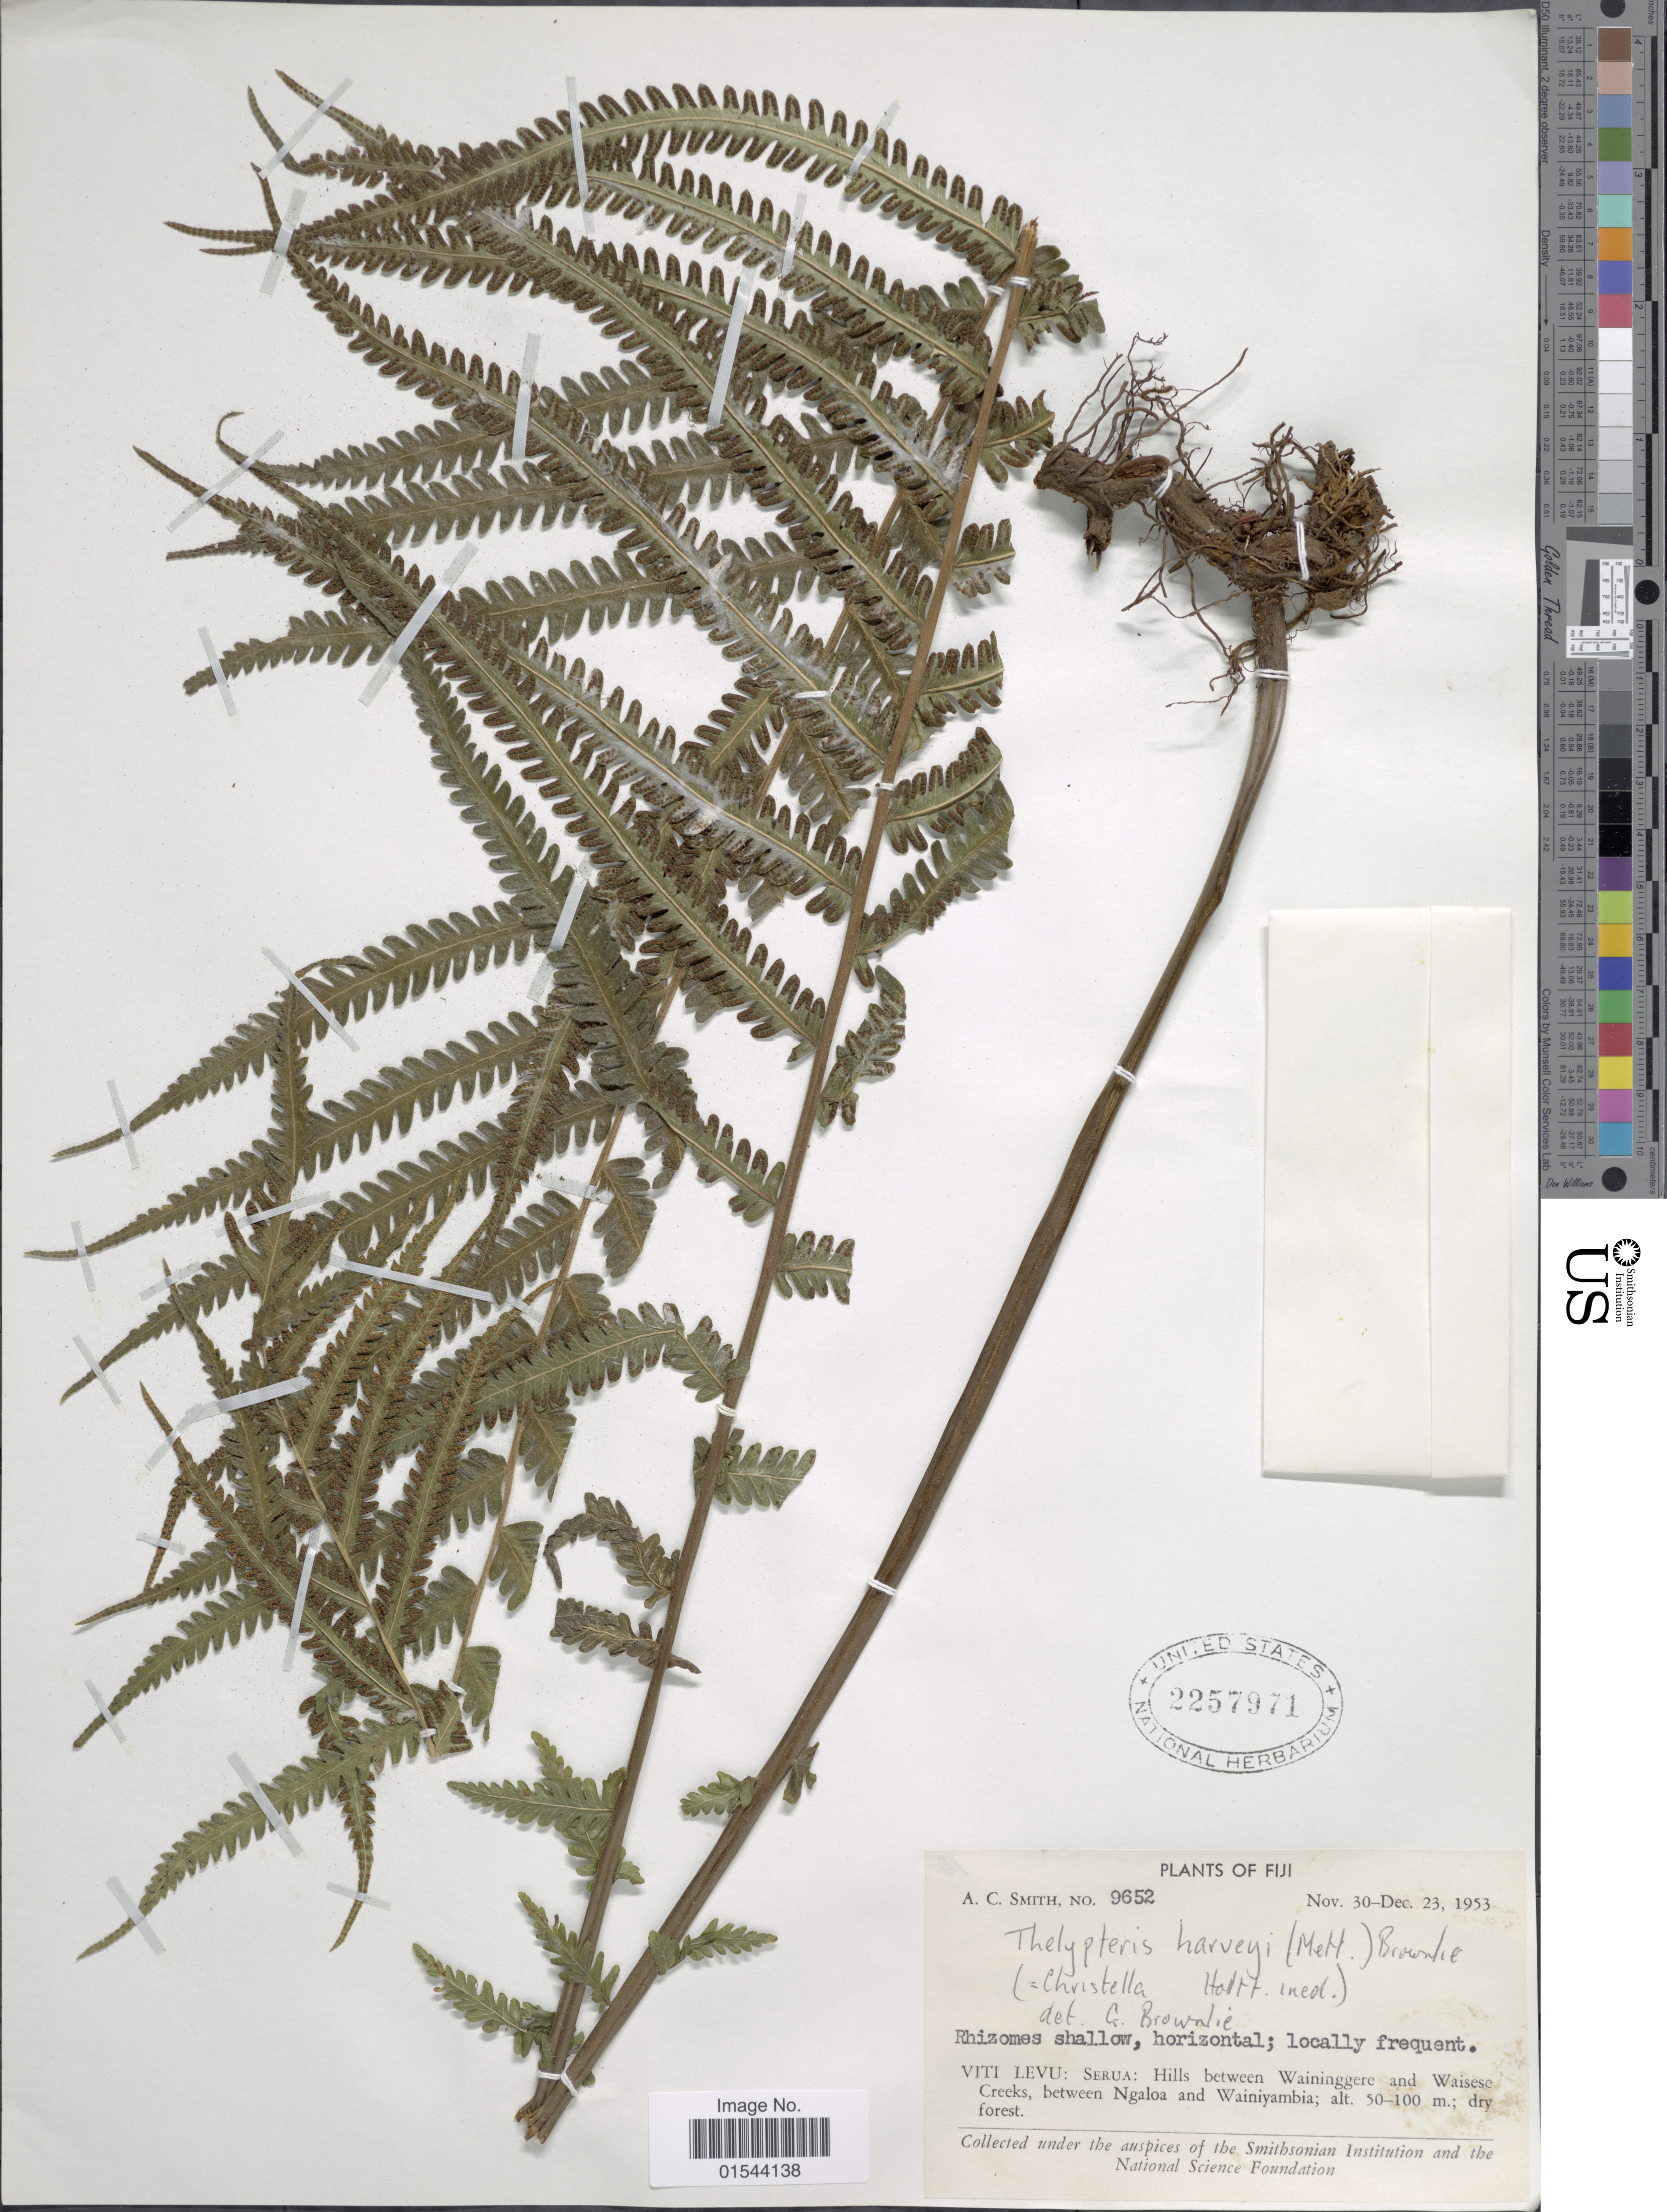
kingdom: Plantae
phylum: Tracheophyta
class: Polypodiopsida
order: Polypodiales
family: Thelypteridaceae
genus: Christella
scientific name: Christella harveyi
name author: (Mett.) Holttum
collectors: A. C. Smith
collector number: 9652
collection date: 1953-11-30/1953-12-23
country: Fiji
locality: Viti Levu: Serua: hills between Waininggere and Waisese Creeks, between Ngaloa and Wainiyambia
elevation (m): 50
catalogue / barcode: US 2257971